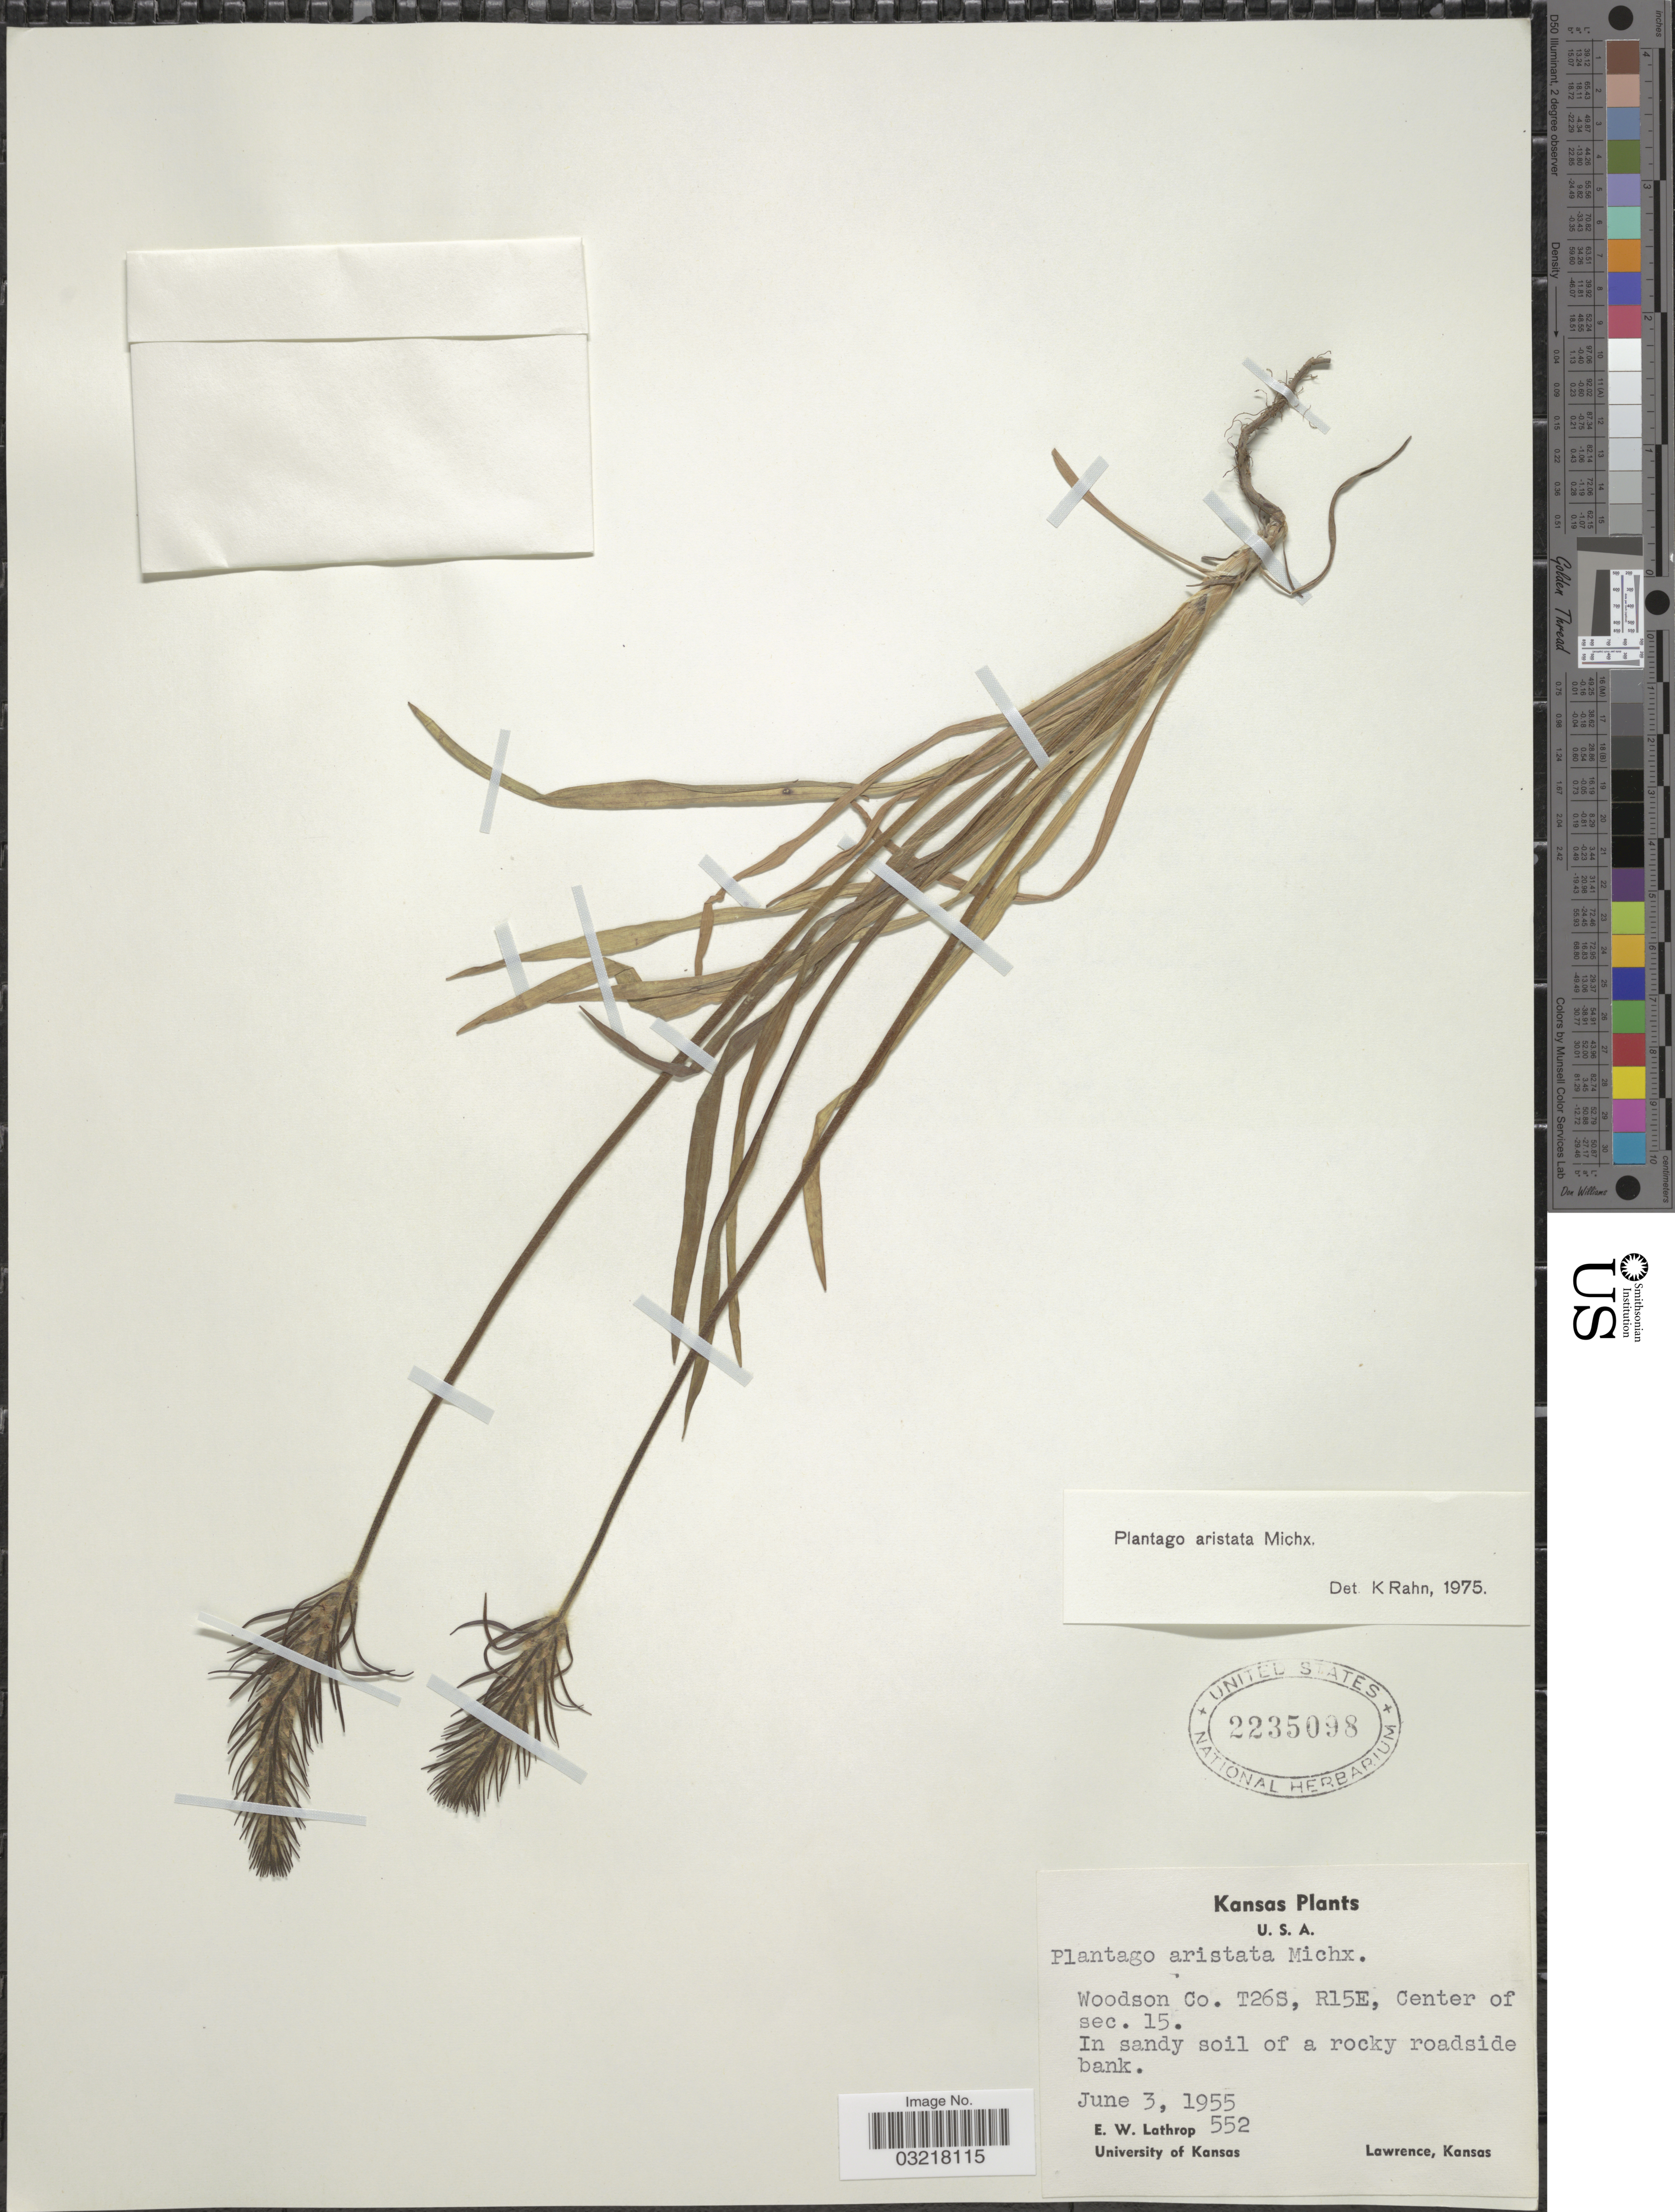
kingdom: Plantae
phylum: Tracheophyta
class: Magnoliopsida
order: Lamiales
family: Plantaginaceae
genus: Plantago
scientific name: Plantago aristata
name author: Michx.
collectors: E. W. Lathrop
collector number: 552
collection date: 1955-06-03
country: United States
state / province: Kansas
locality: Woodson Co. T26S, R15E, Center of sec. 15.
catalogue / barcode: US 2235098